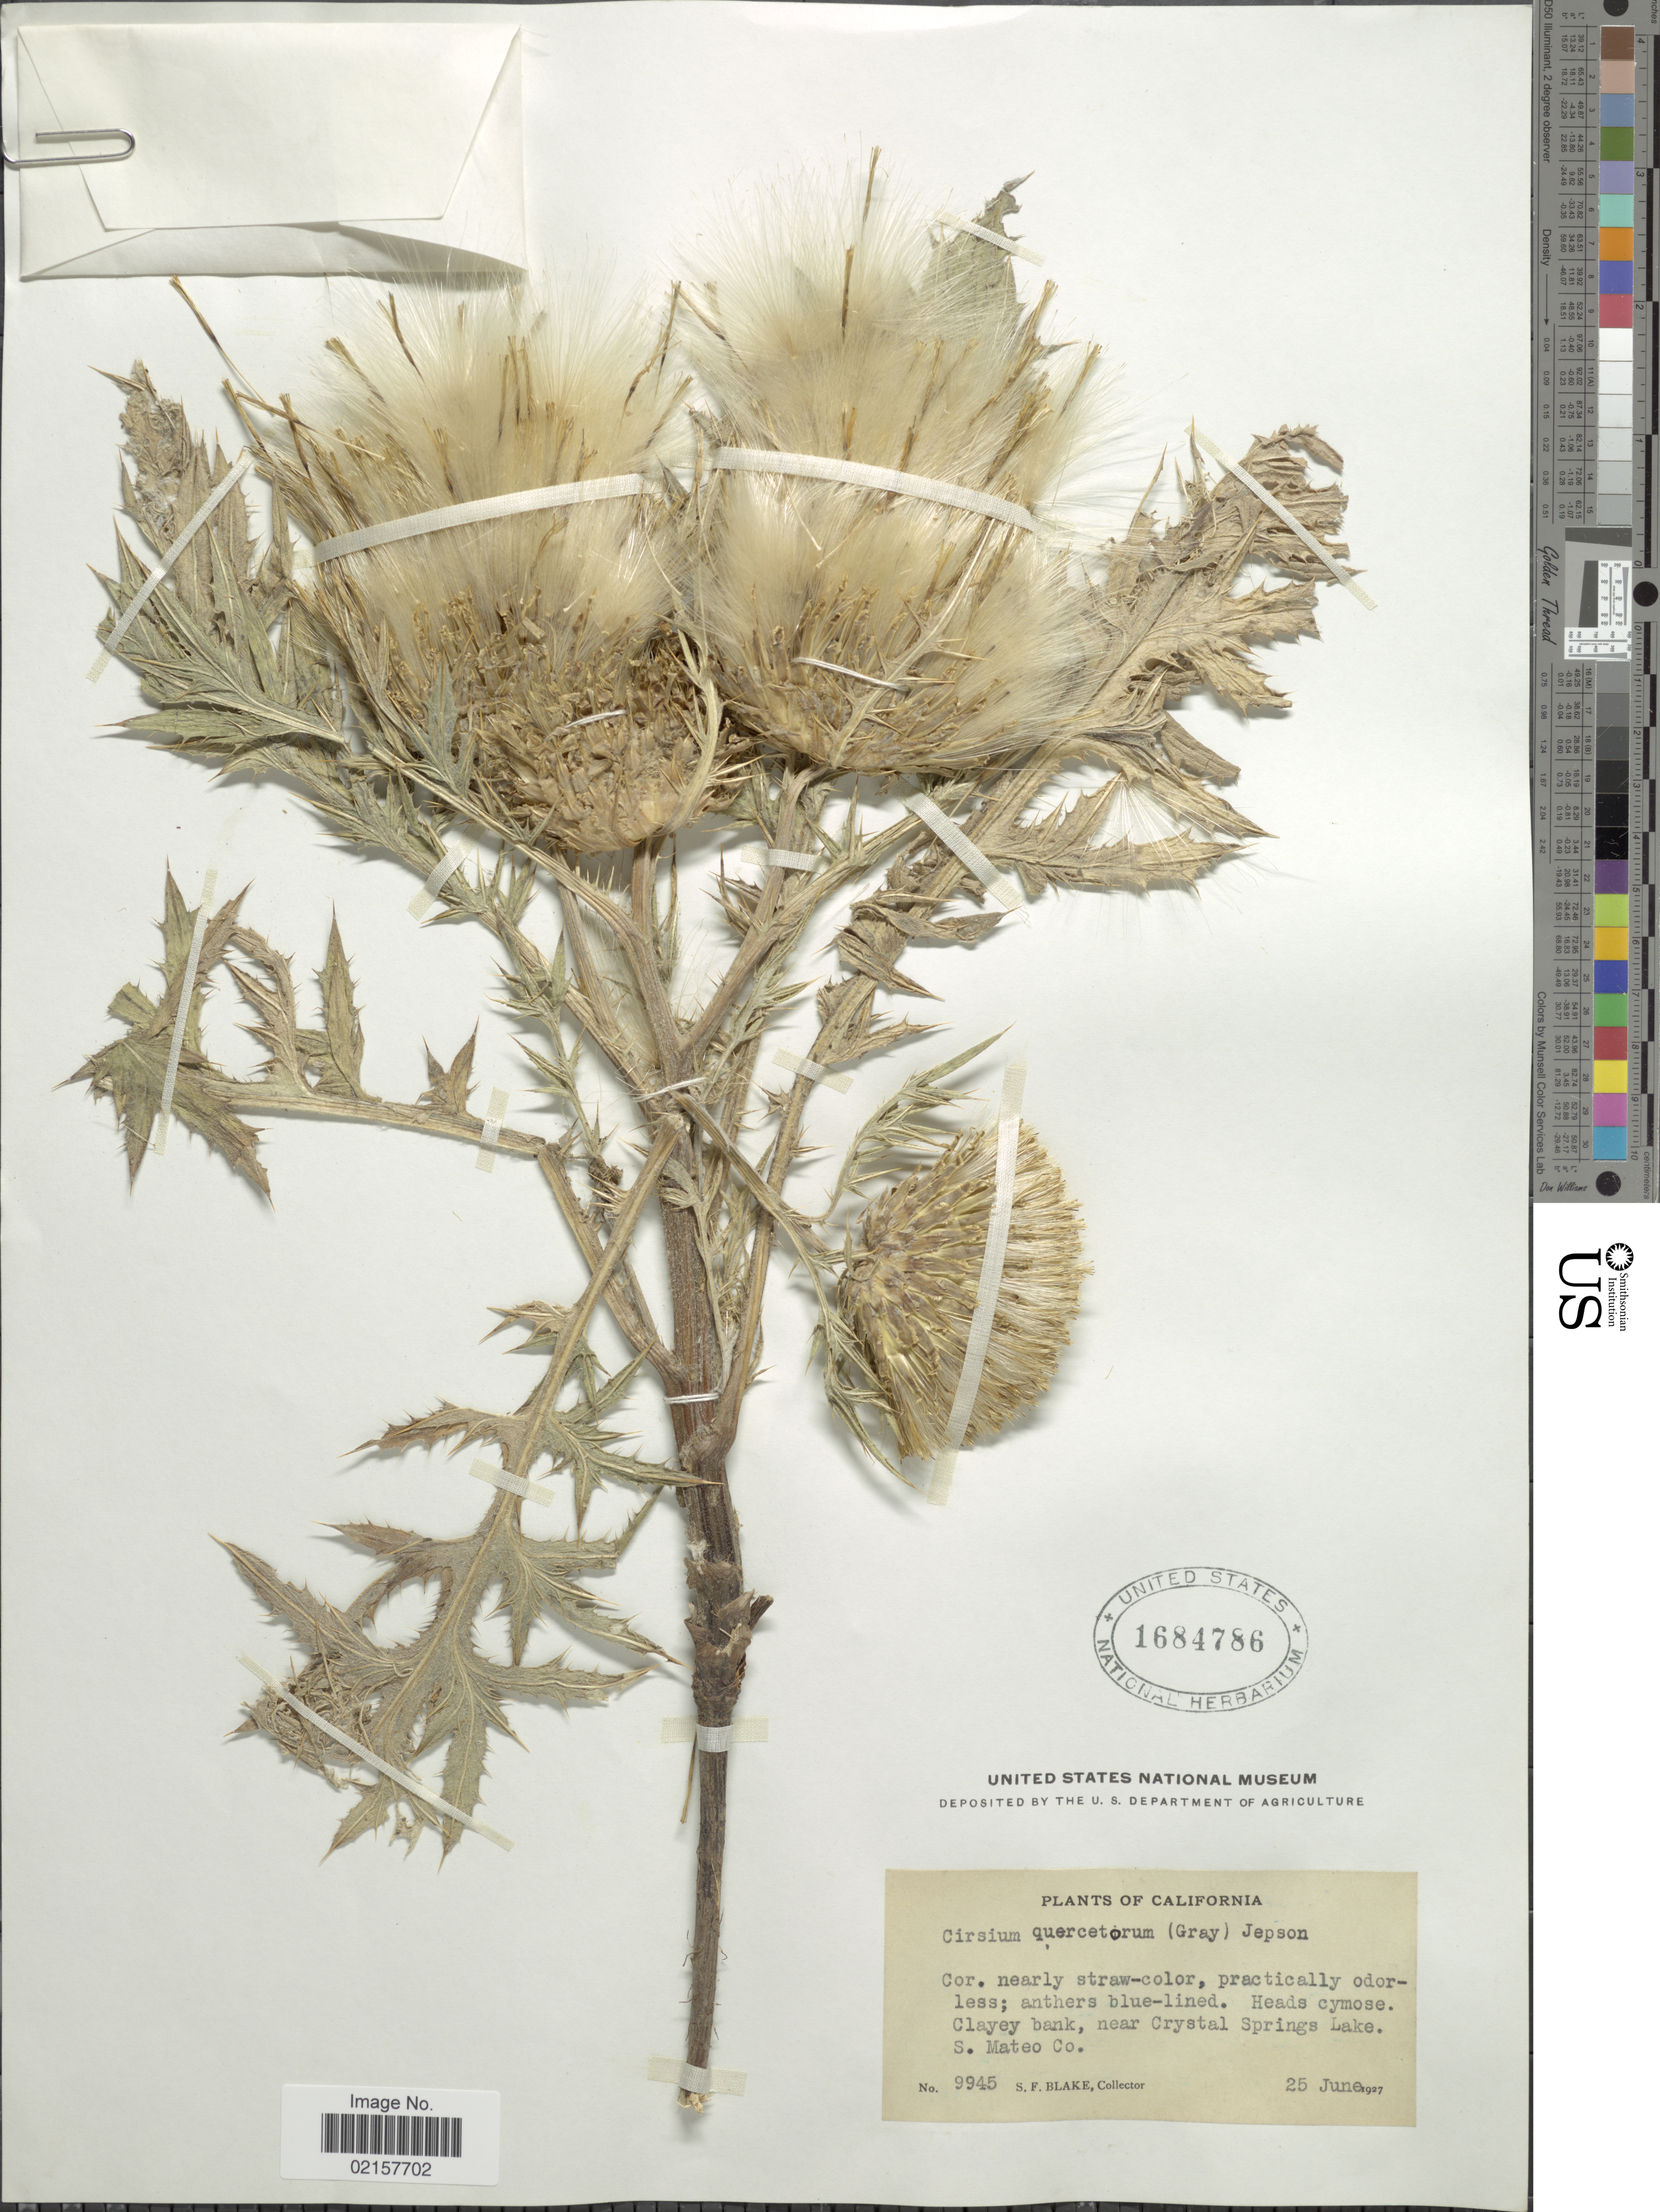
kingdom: Plantae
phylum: Tracheophyta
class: Magnoliopsida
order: Asterales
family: Asteraceae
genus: Cirsium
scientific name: Cirsium quercetorum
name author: (A. Gray) Jeps.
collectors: S. Blake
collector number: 9945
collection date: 1927-06-25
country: United States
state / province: California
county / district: San Mateo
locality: Clayers bank, near Crystal Springs Lake, S. Mateo Co.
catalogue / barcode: US 1684786